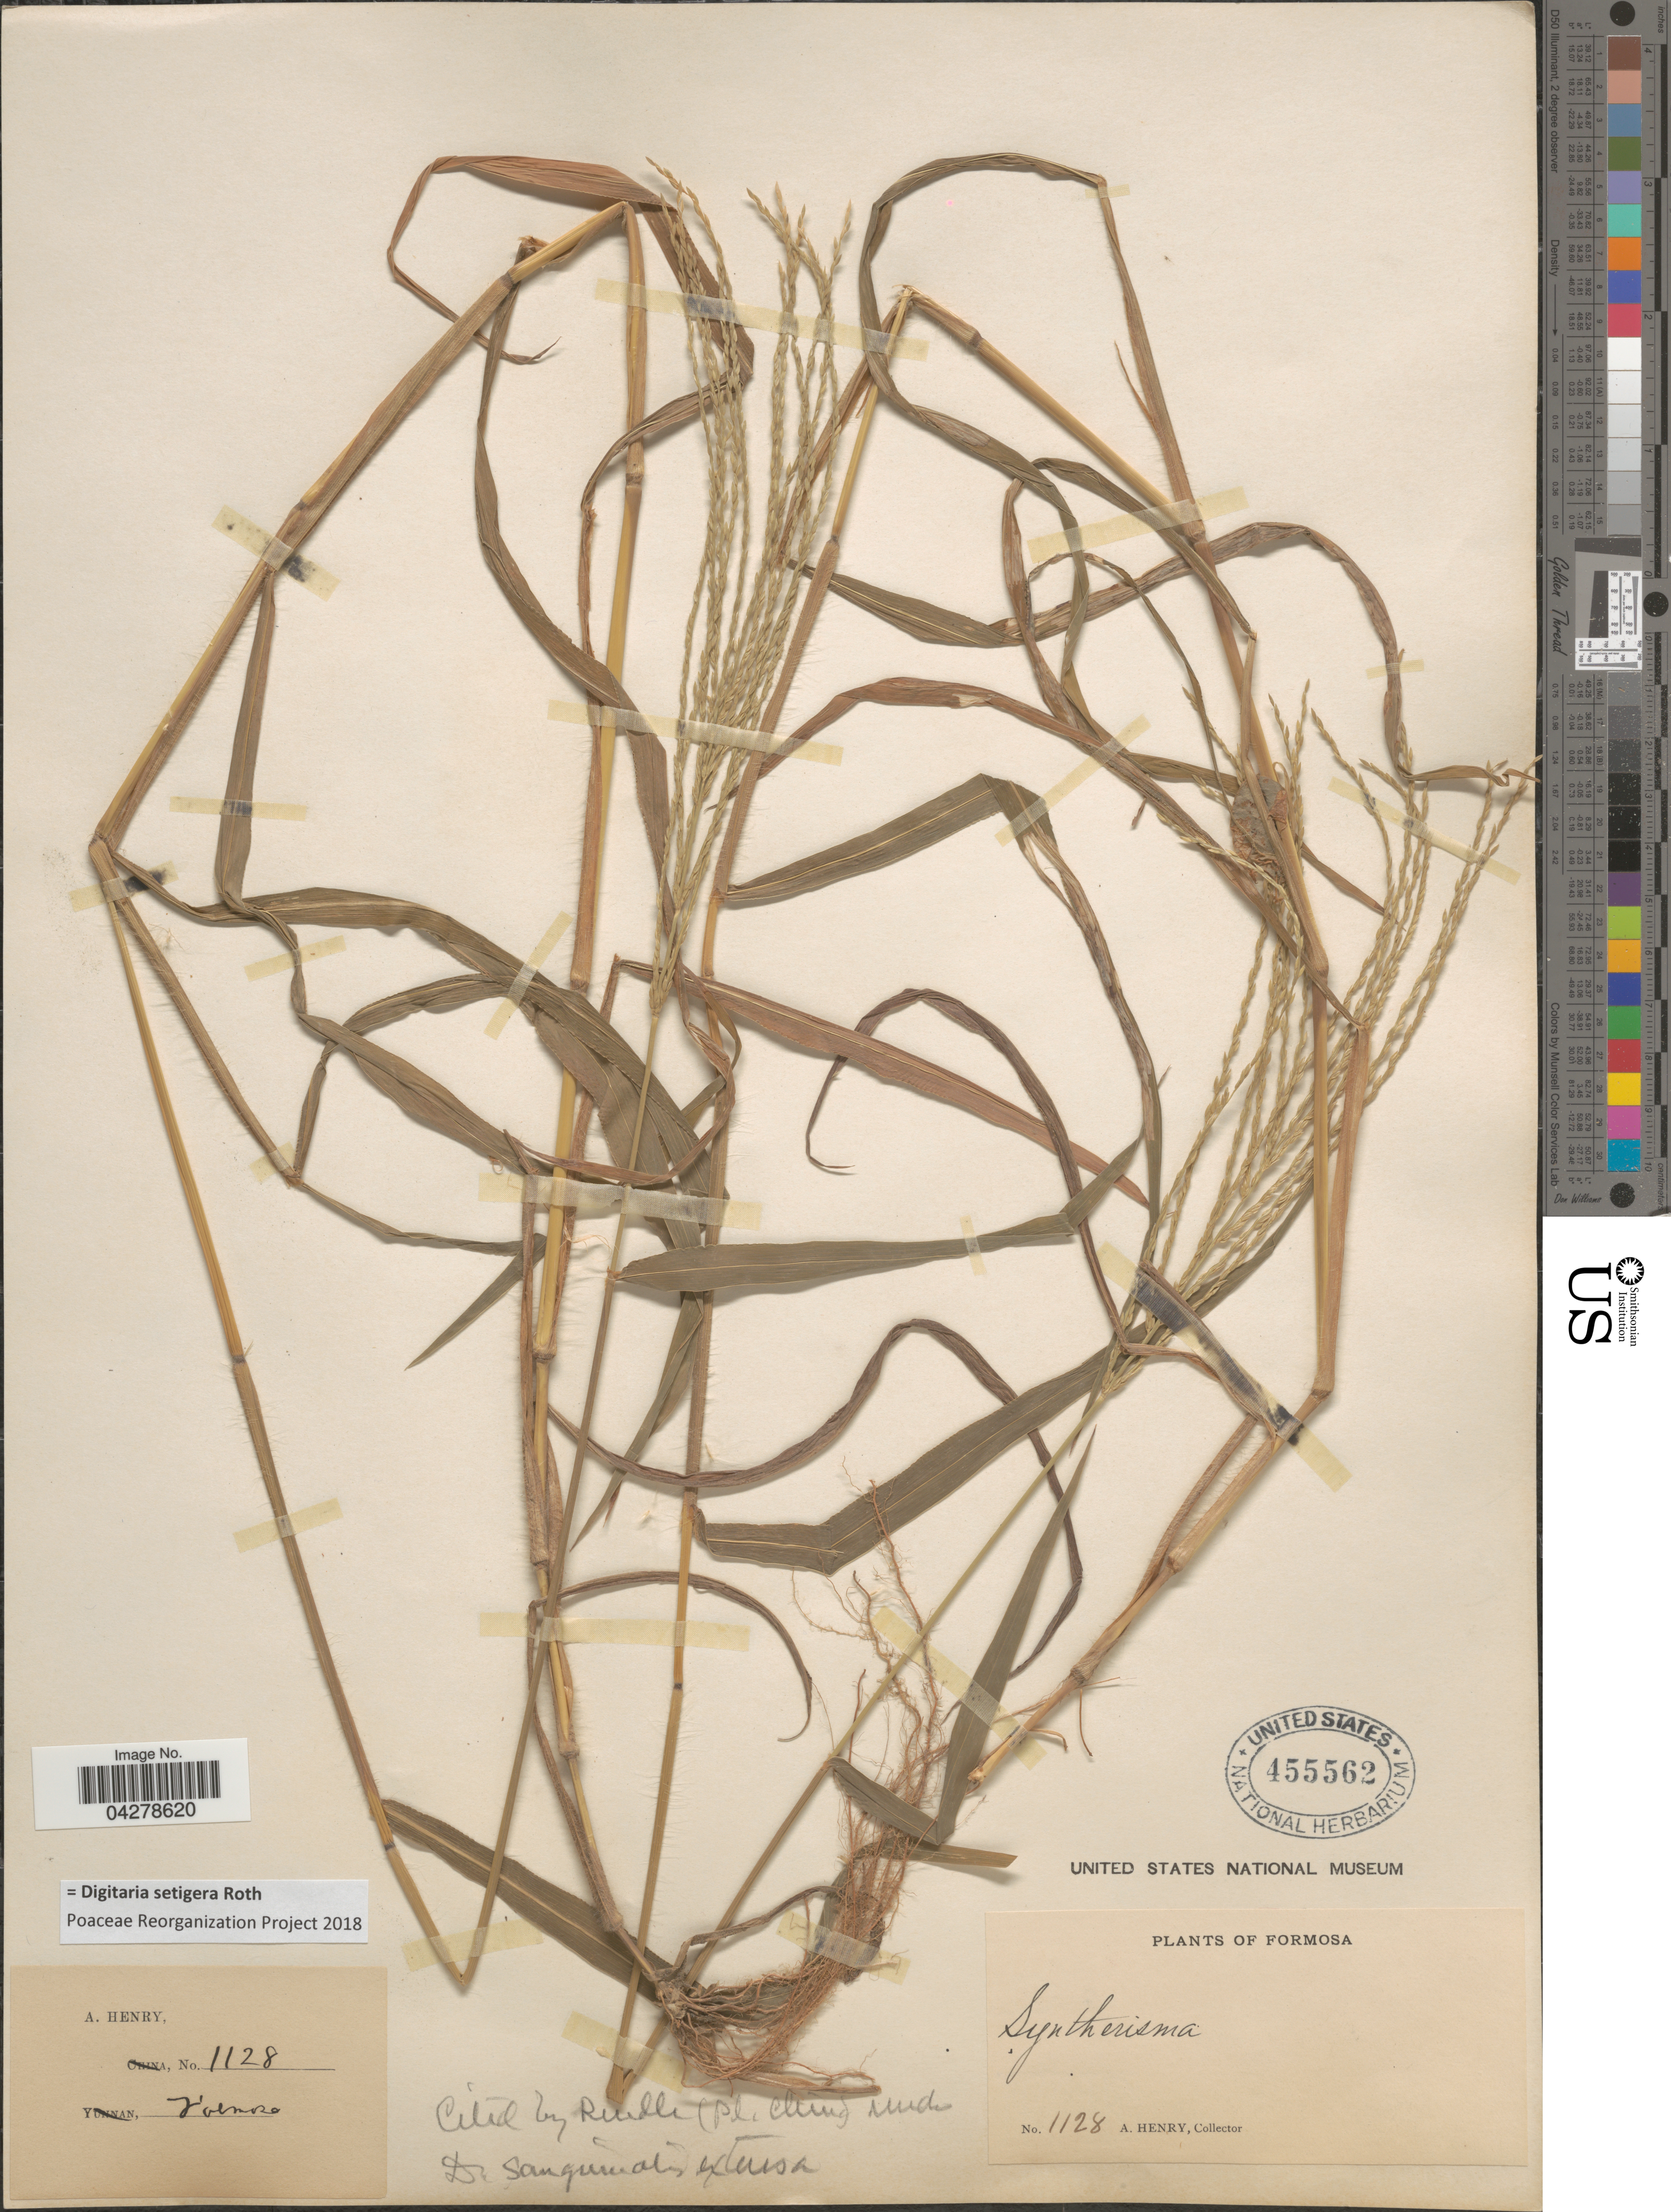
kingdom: Plantae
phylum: Tracheophyta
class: Liliopsida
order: Poales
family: Poaceae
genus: Digitaria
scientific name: Digitaria setigera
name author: Roth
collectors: A. Henry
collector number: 1128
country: Taiwan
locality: Formosa.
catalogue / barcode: US 455562